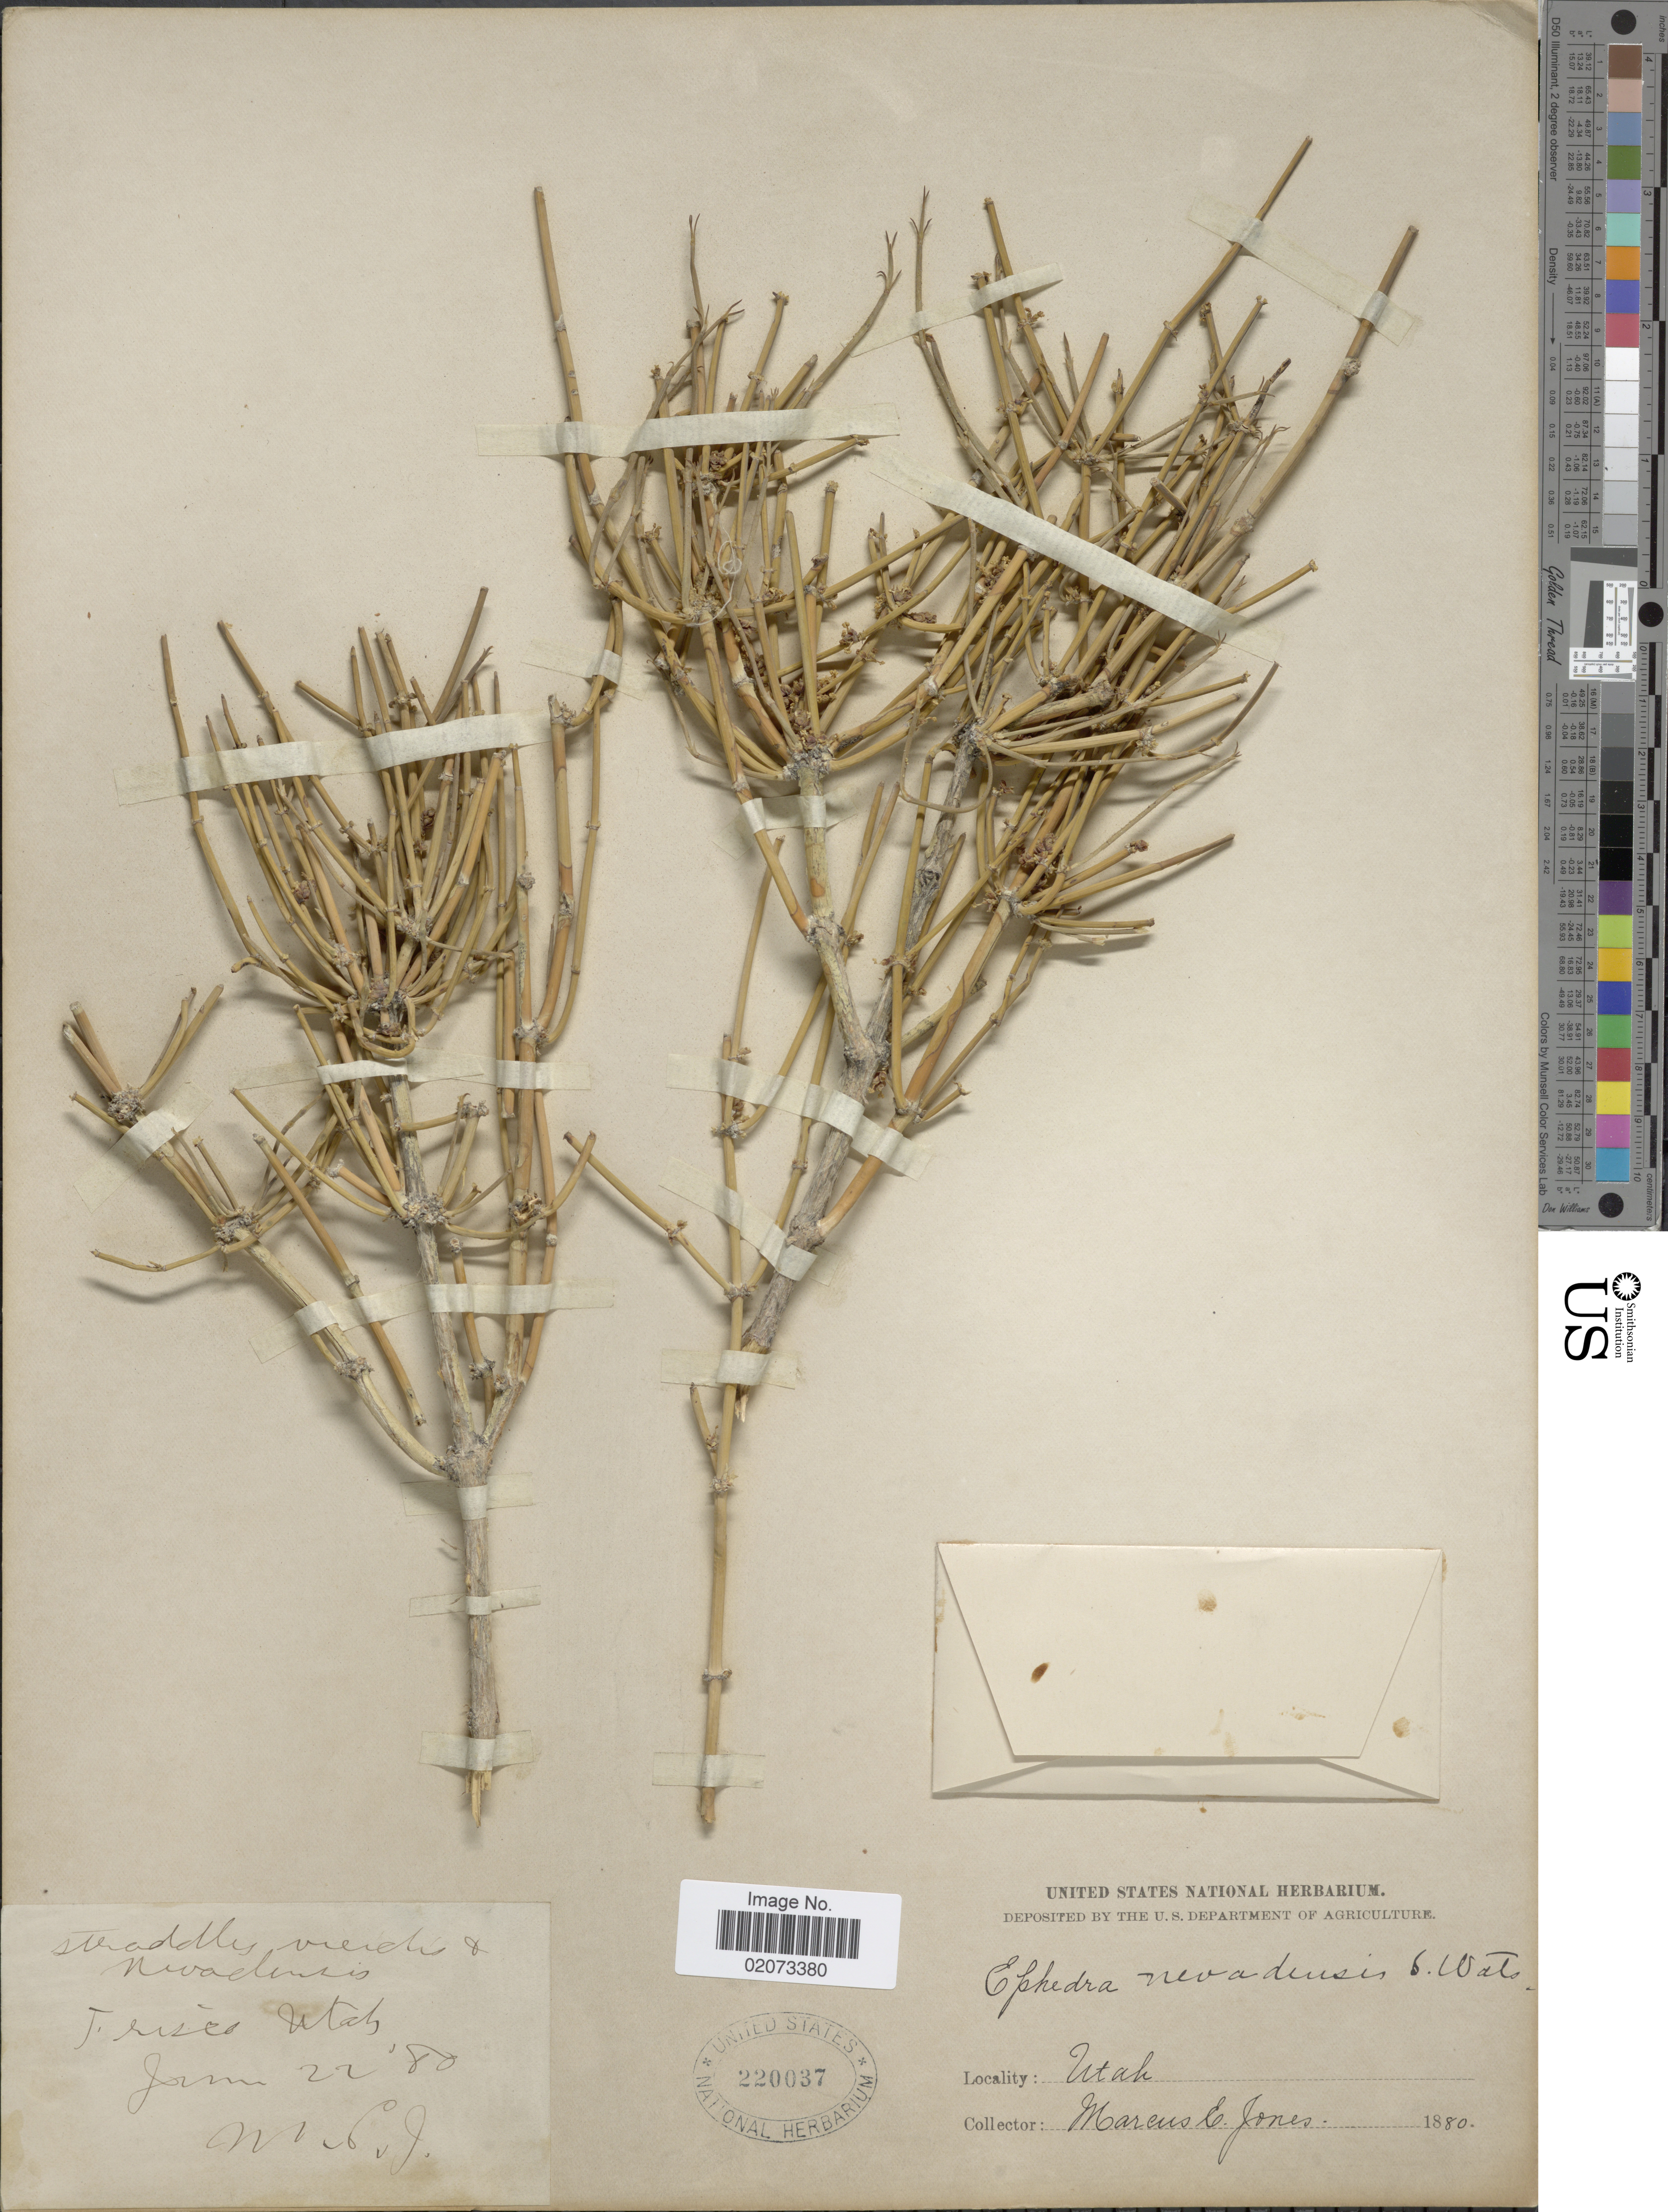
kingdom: Plantae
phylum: Tracheophyta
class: Gnetopsida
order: Ephedrales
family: Ephedraceae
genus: Ephedra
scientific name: Ephedra nevadensis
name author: S. Watson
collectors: M. E. Jones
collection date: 1880-06-22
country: United States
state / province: Utah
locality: Frisco.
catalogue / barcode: US 220037